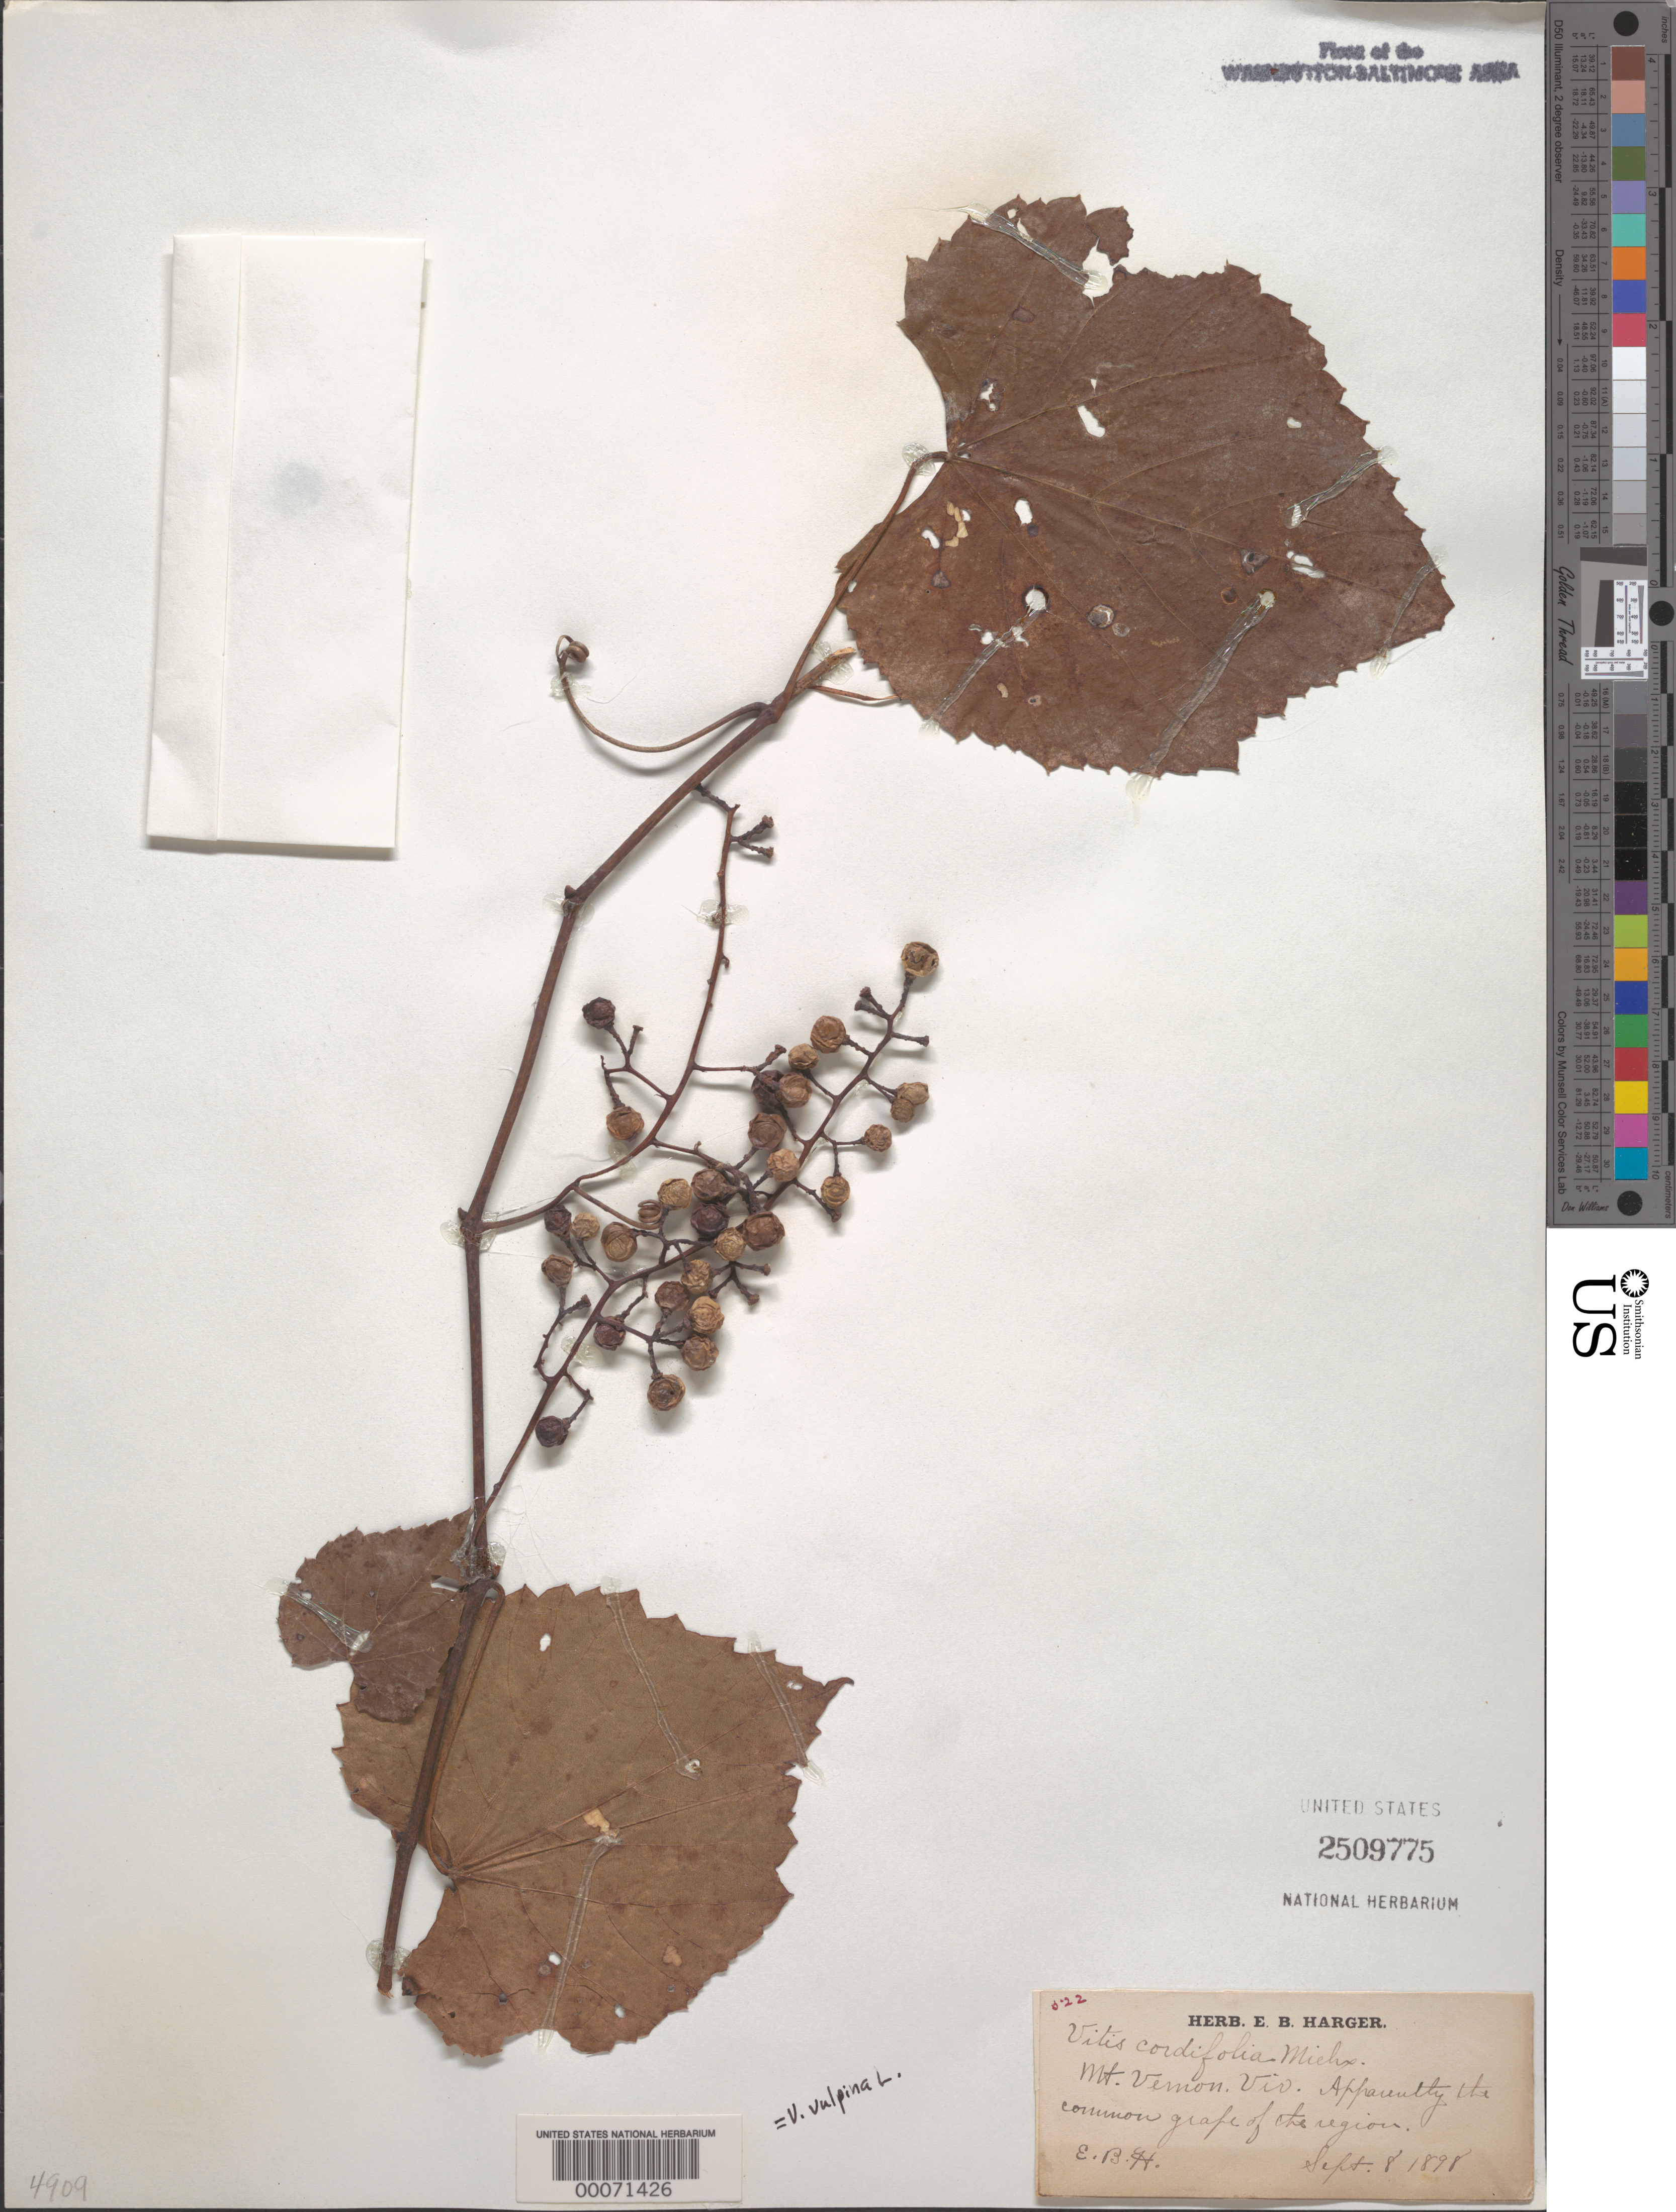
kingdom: Plantae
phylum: Tracheophyta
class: Magnoliopsida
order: Vitales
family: Vitaceae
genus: Vitis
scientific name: Vitis vulpina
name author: L.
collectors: E. B. Harger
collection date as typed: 08 Sep 1898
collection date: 1898-09-08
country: United States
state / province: Virginia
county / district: Fairfax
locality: Mount Vernon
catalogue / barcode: US 2509775